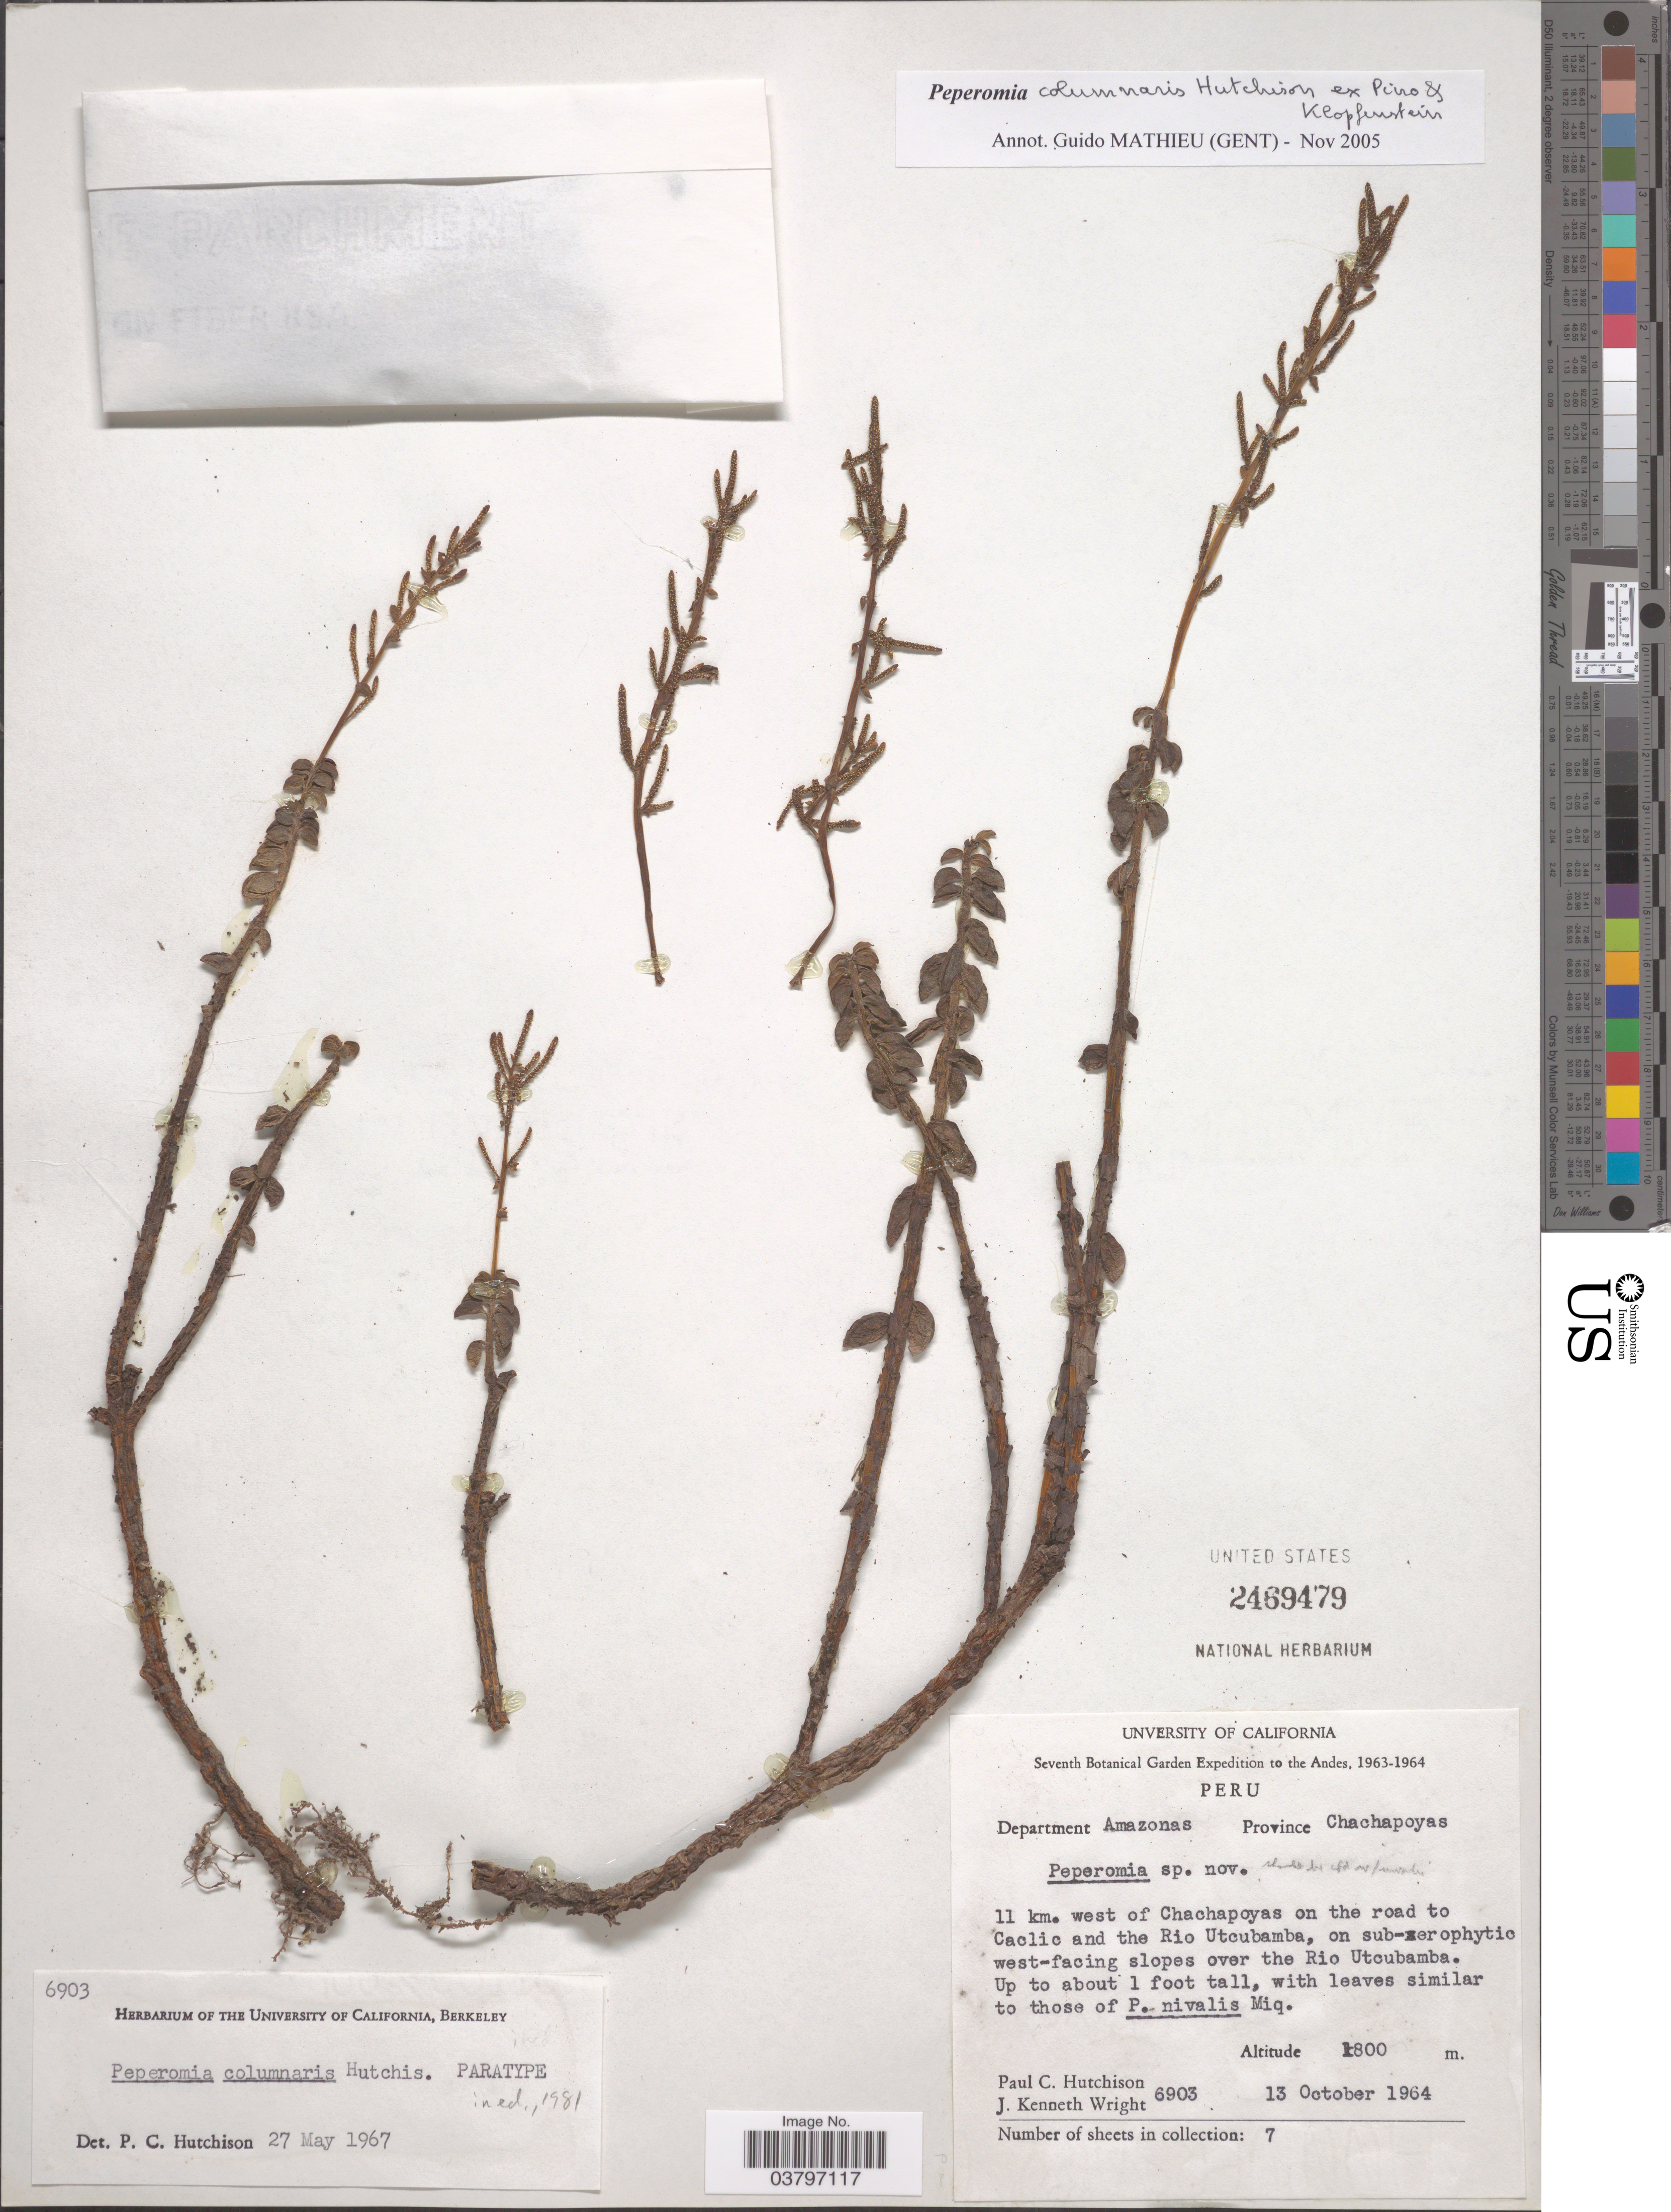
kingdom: Plantae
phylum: Tracheophyta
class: Magnoliopsida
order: Piperales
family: Piperaceae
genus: Peperomia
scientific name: Peperomia columnaris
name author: Hutchison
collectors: P. C. Hutchison & J. K. Wright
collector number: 6903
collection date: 1964-10-13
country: Peru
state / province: Amazonas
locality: The Andes. Department Amazonas. Province Chachapoyas. 11 km. west of Chachapoyas on the road to Caclic and the Rio Utcubamba, on sub-erophytic west-facing slopes over the Rio Utcubamba.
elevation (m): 1800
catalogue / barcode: US 2469479